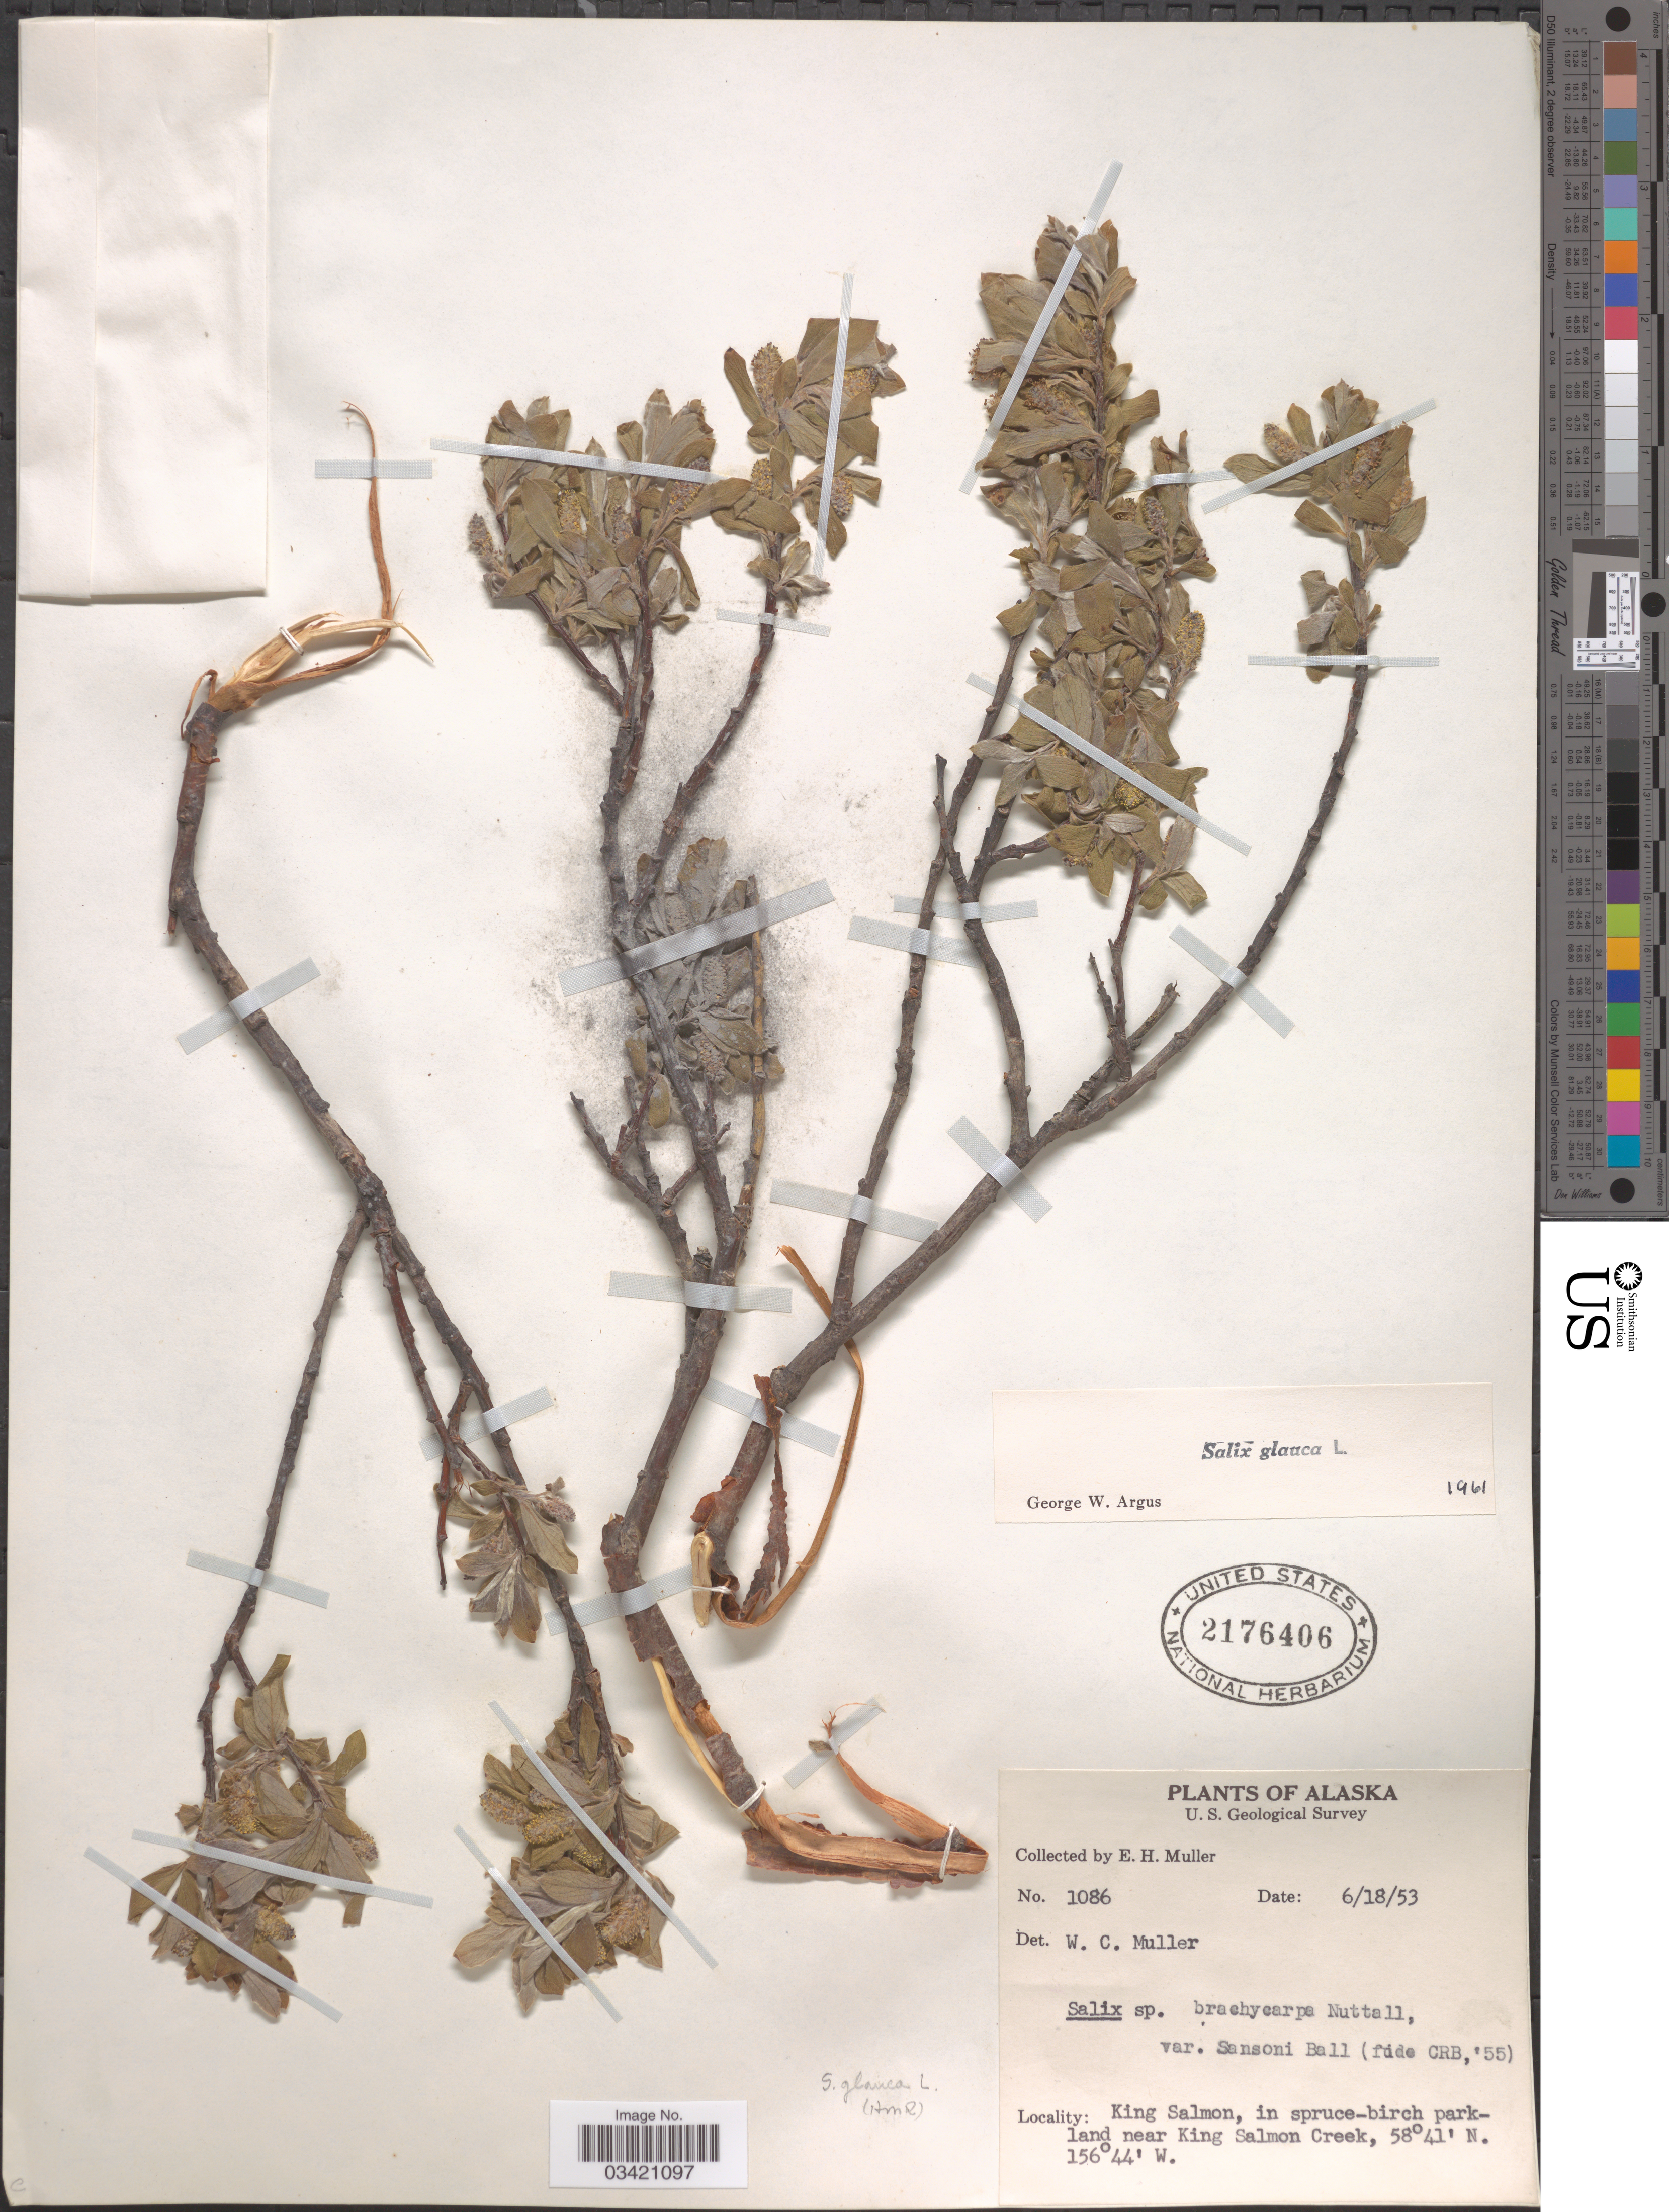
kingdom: Plantae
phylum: Tracheophyta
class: Magnoliopsida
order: Malpighiales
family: Salicaceae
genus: Salix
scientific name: Salix glauca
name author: L.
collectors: E. H. Muller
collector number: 1086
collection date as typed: Transcribed d/m/y: 18/6/53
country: United States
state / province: Alaska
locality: King Salmon, in spruce-birch parkland near King Salmon Creek.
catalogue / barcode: US 2176406